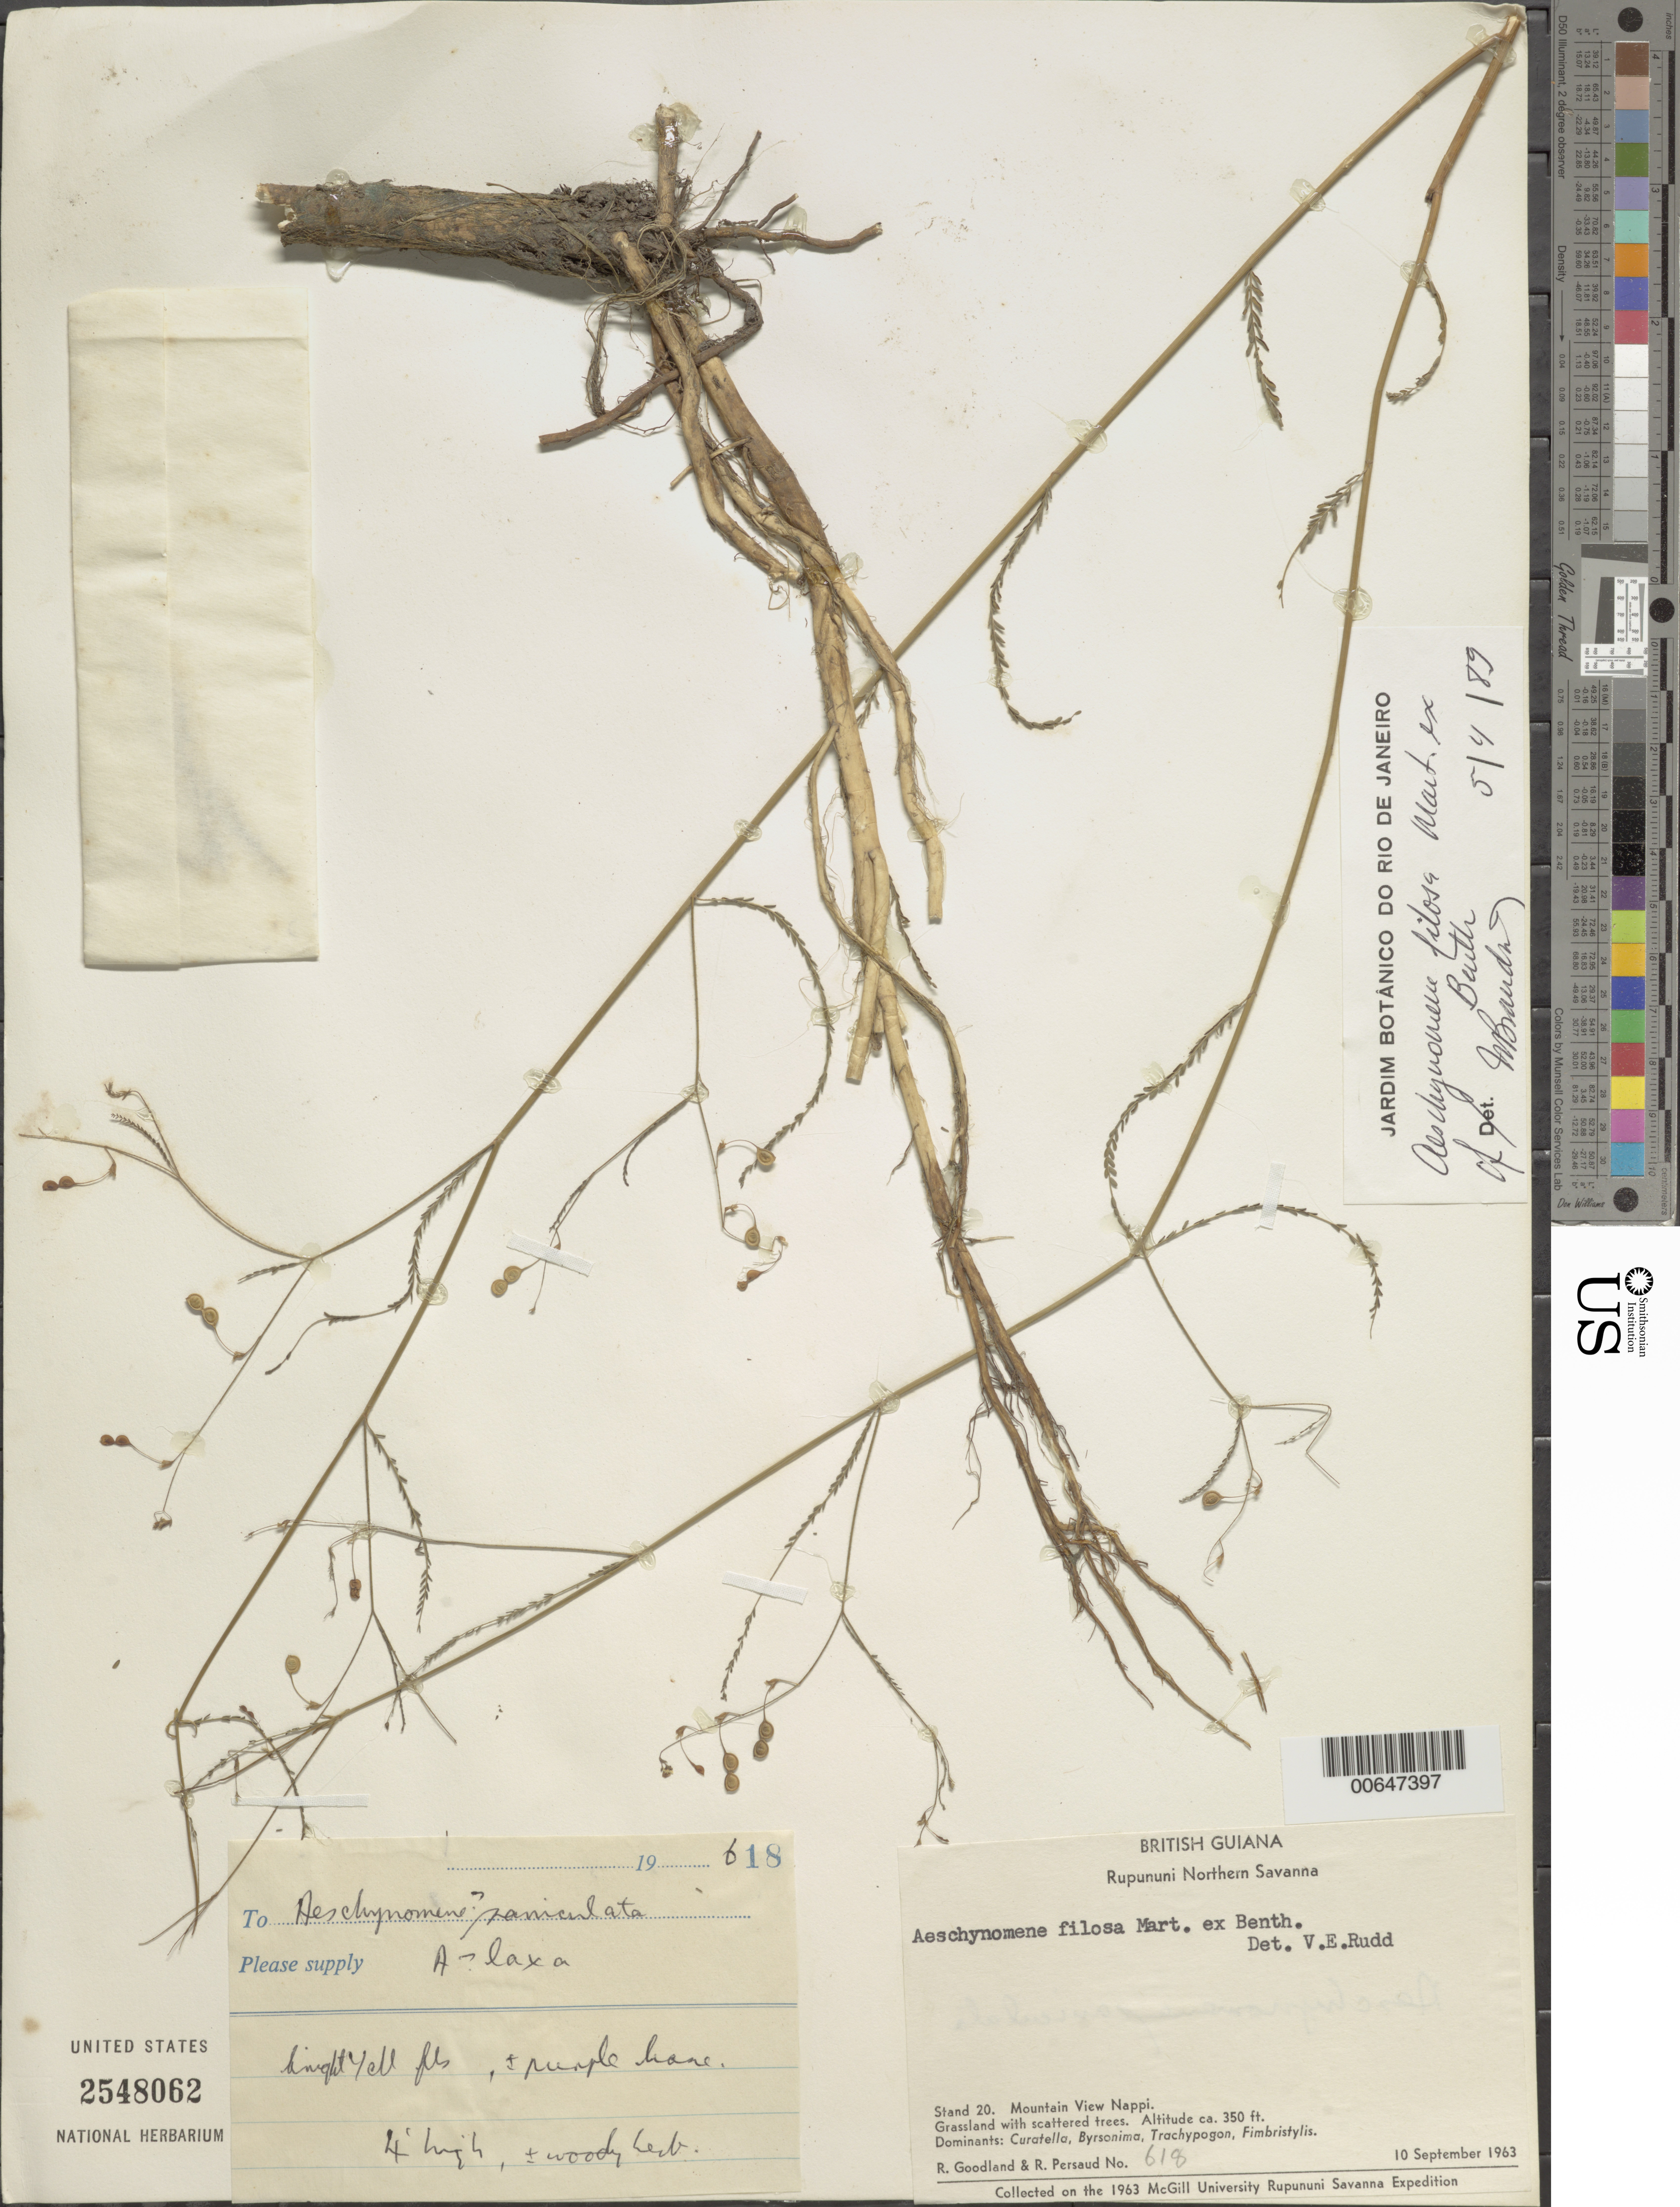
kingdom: Plantae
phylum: Tracheophyta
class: Magnoliopsida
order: Fabales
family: Fabaceae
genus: Aeschynomene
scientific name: Aeschynomene filosa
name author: Mart. ex Benth.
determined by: Branden, W.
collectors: R. Goodland & R. Persaud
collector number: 618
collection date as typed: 10-Sep-63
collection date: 1963-09-10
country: Guyana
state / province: U. Takutu-U. Essequibo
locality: Rupununi Northern Savanna, Mountain View, Nappi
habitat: Grassland with scattered trees. Dominants: Curatella, Byrsonima, Trachypogon, Fimbristylis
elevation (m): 107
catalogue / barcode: US 2548062